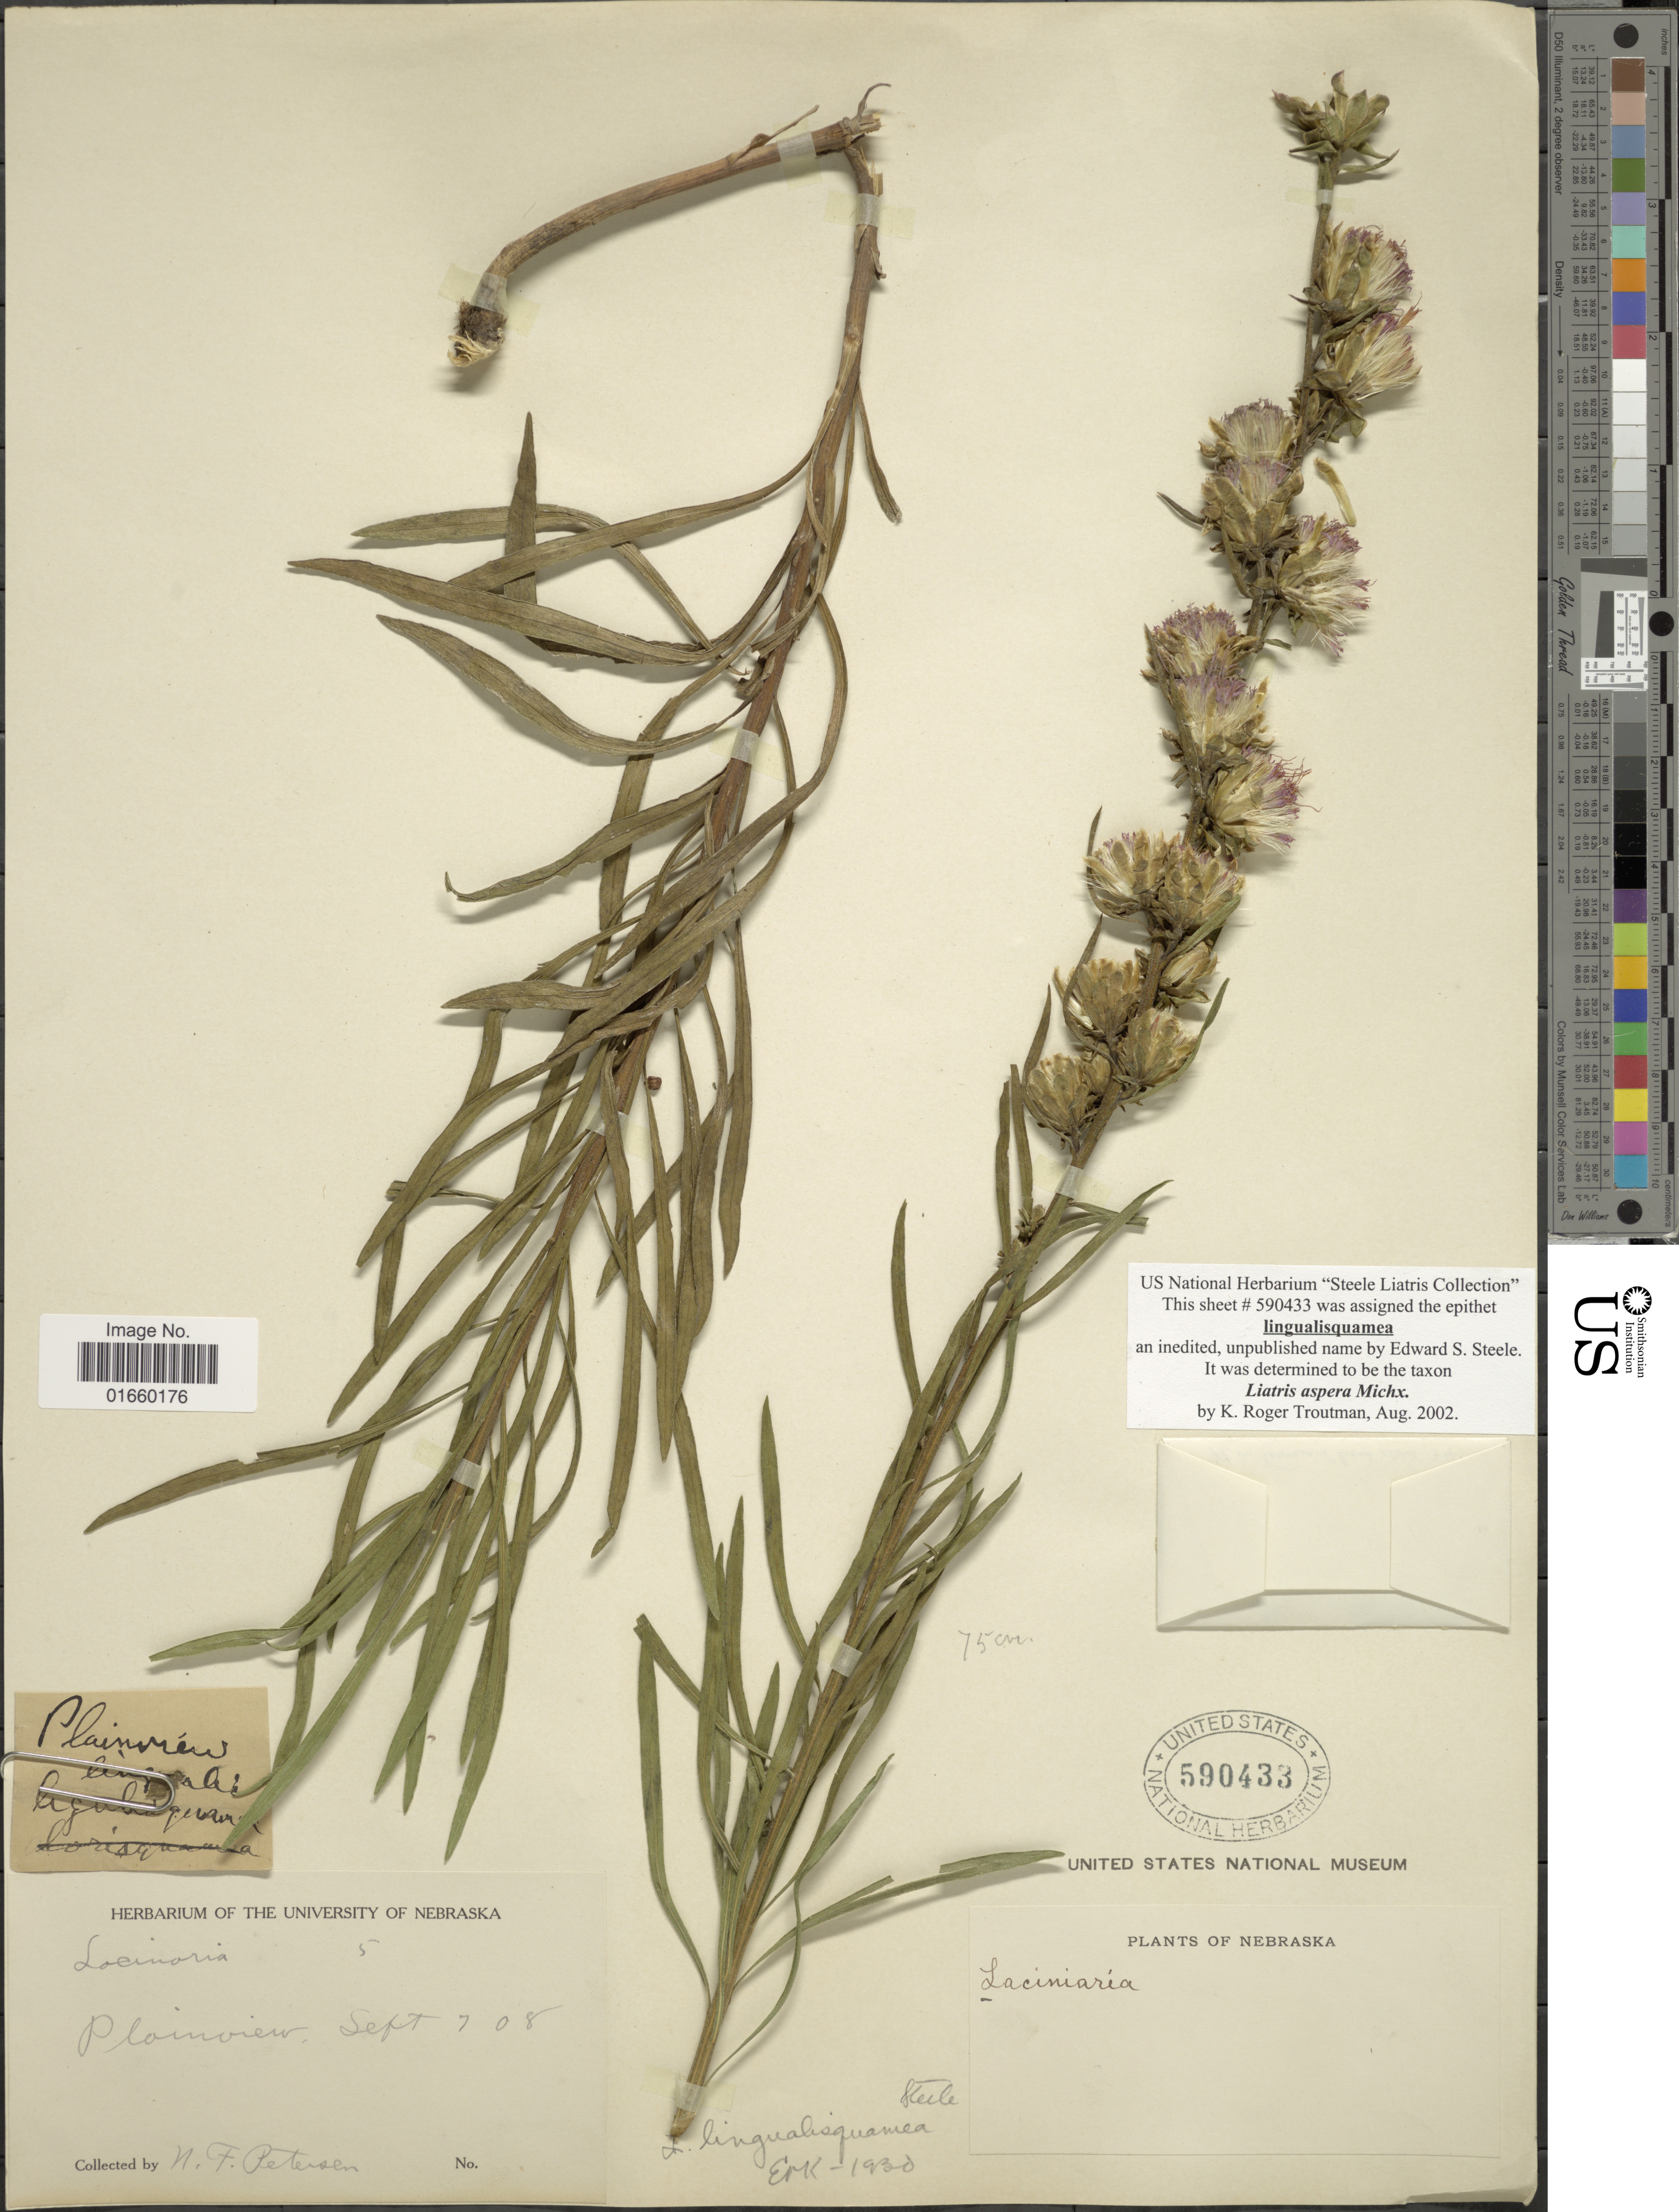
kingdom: Plantae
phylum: Tracheophyta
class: Magnoliopsida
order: Asterales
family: Asteraceae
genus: Liatris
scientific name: Liatris aspera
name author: Michx.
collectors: N. F. Peterson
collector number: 5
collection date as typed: Transcribed d/m/y: 7/9/8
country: United States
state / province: Nebraska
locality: Plainview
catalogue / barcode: US 59033